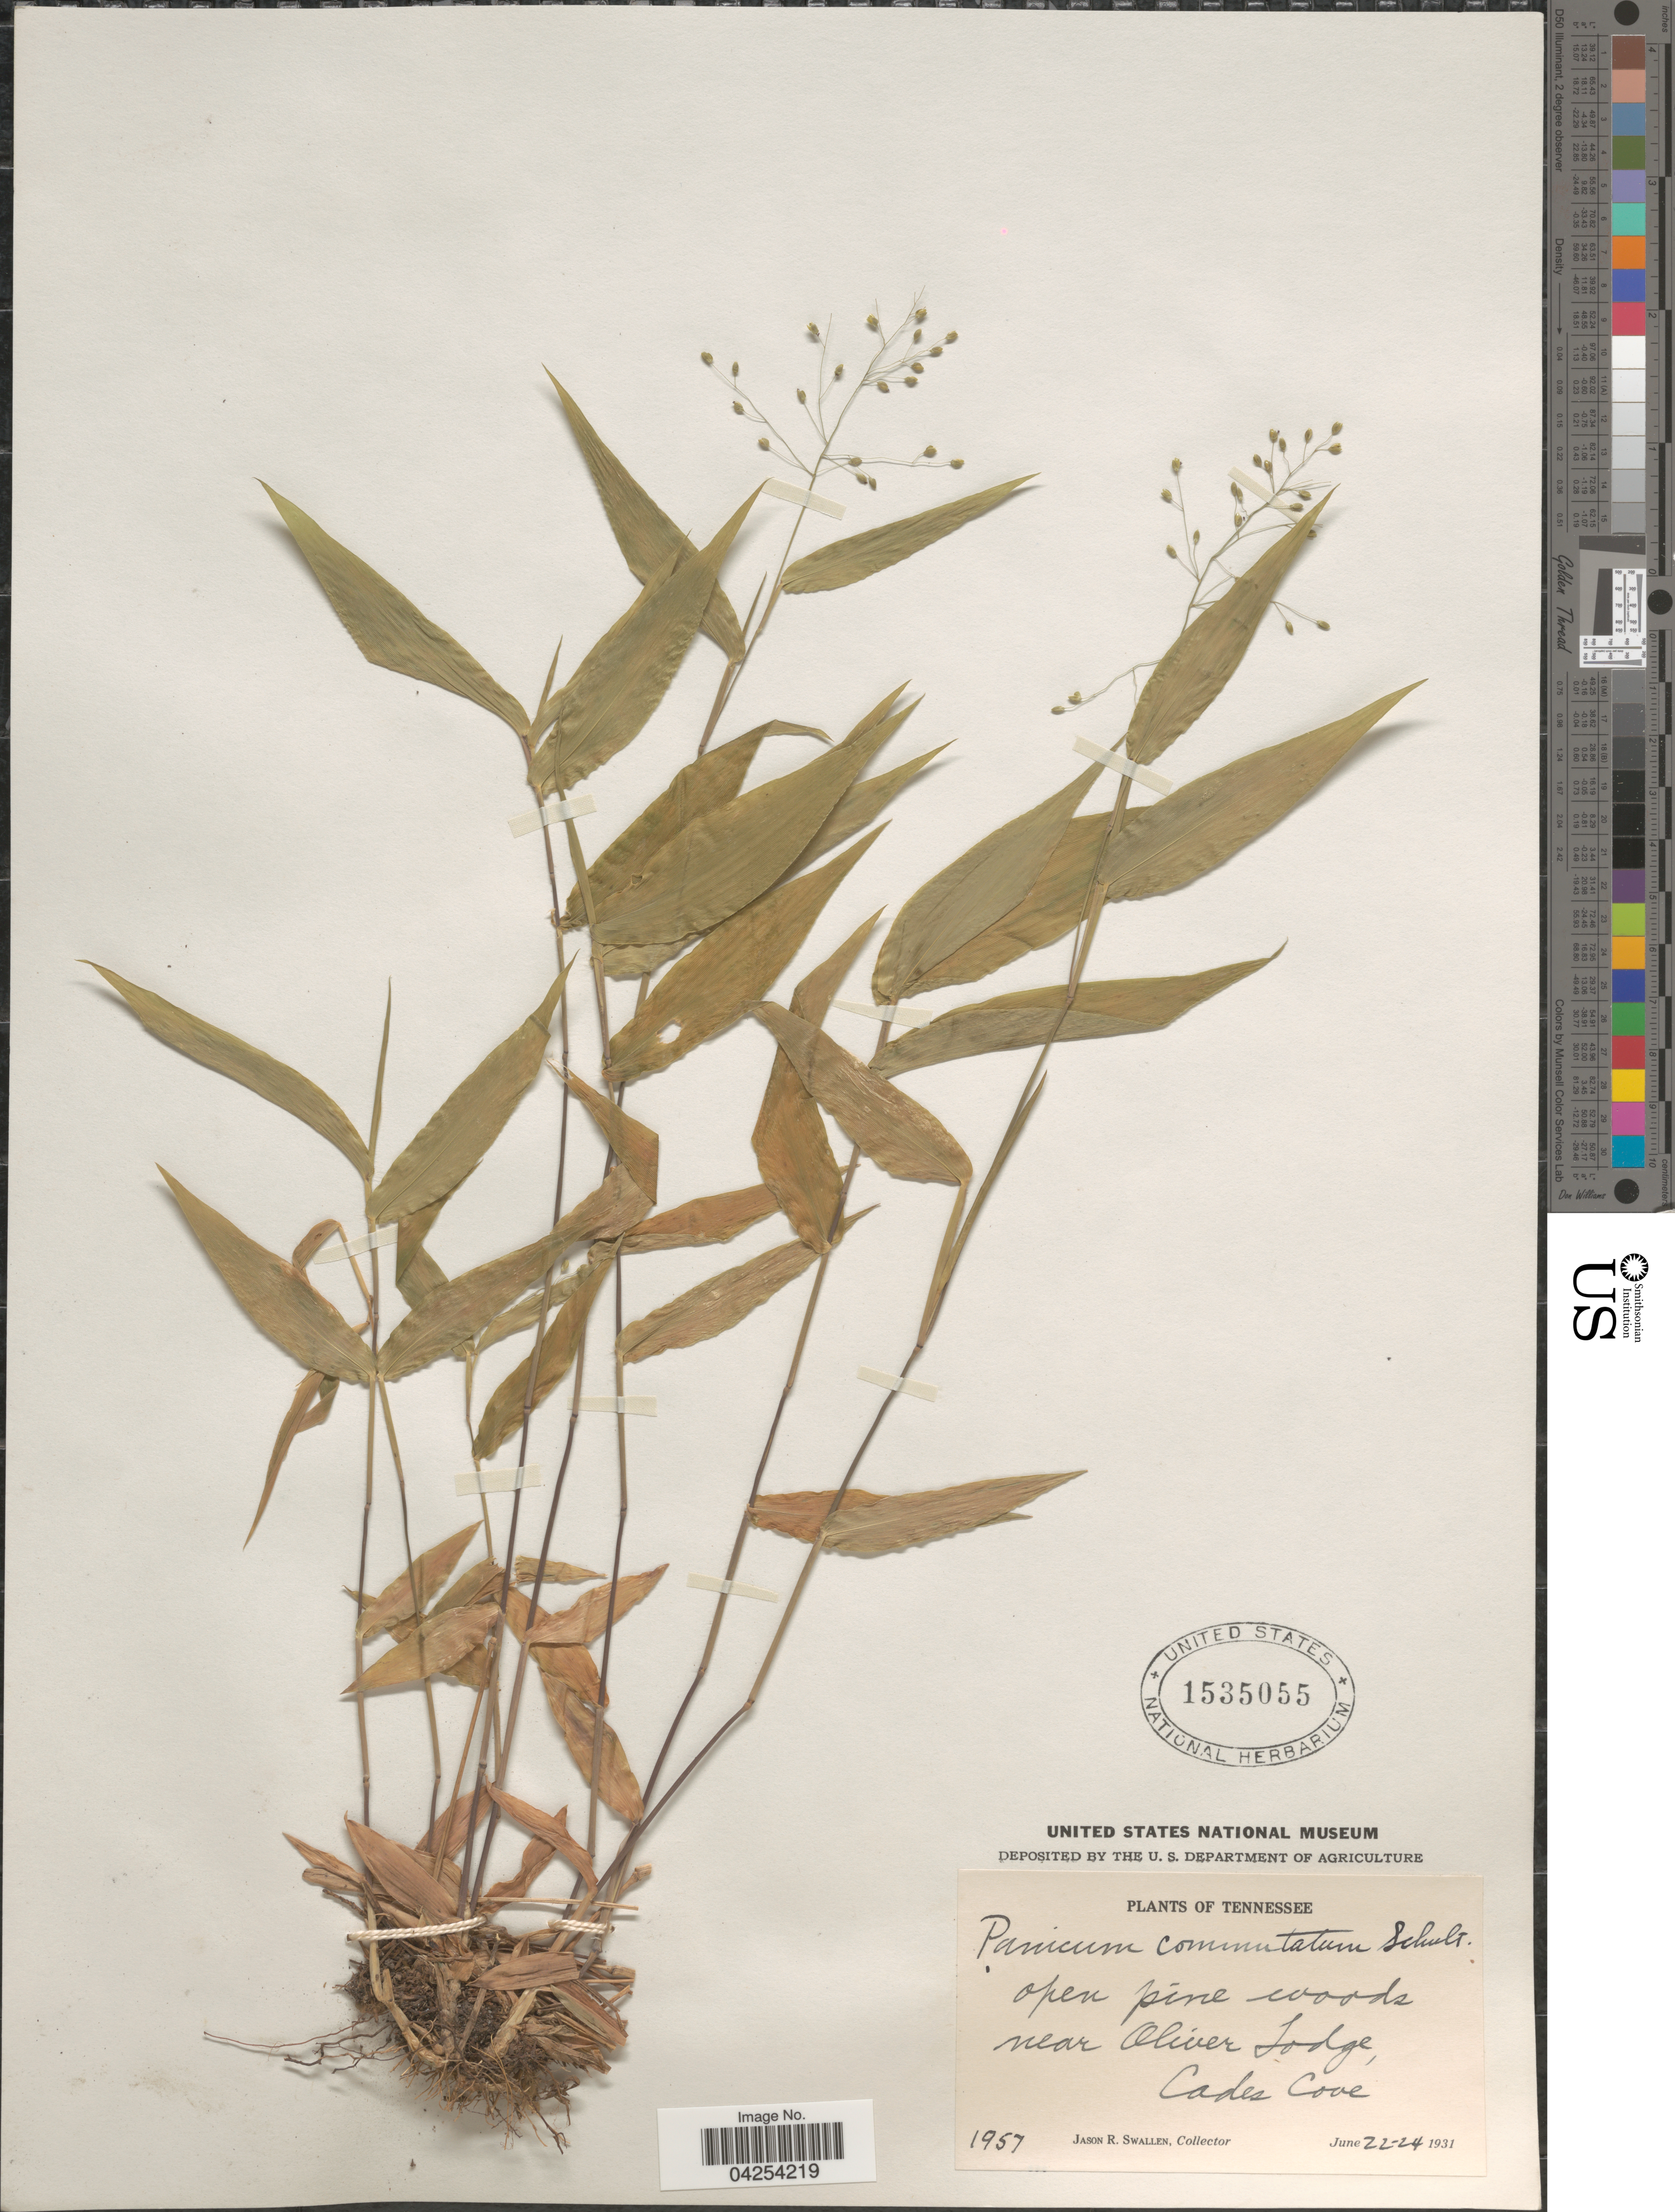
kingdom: Plantae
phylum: Tracheophyta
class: Liliopsida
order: Poales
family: Poaceae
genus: Dichanthelium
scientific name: Dichanthelium commutatum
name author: (Schult.) Gould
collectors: J. R. Swallen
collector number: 1957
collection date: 1931-06-22/1931-06-24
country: United States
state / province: Tennessee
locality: Open pine woods near Oliver Lodge, Cades Cove.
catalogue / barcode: US 1535055